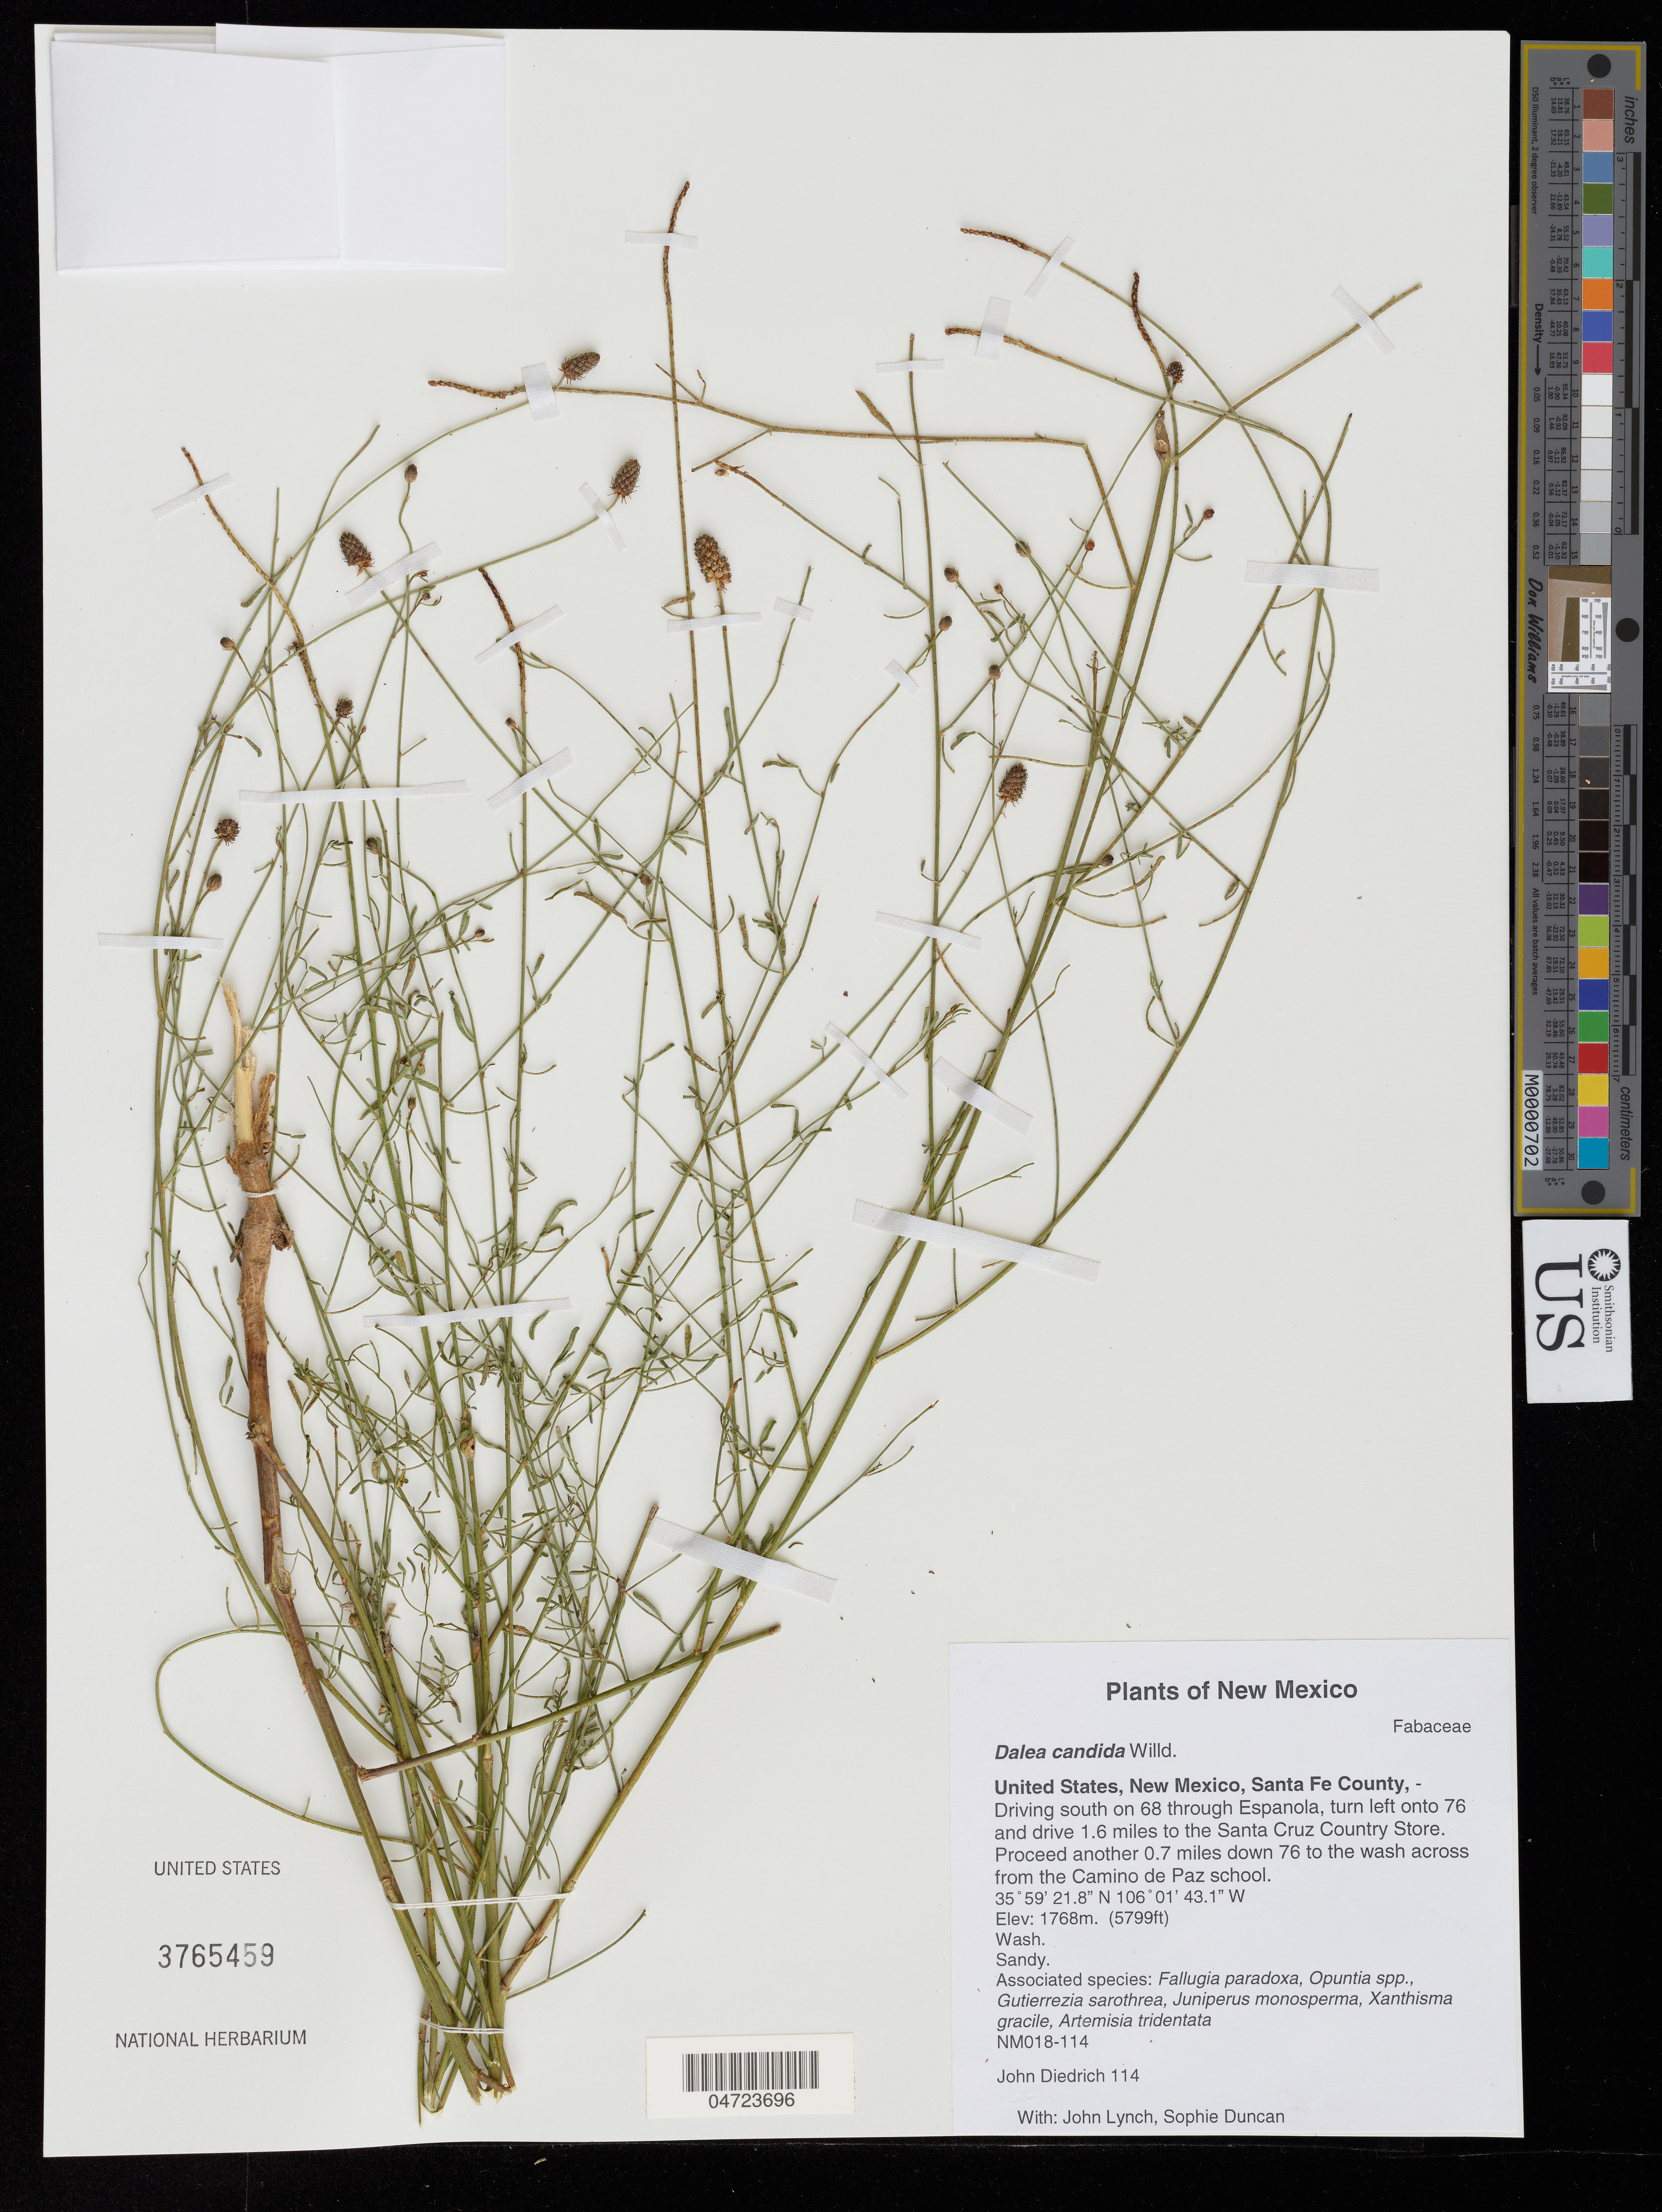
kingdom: Plantae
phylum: Tracheophyta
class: Magnoliopsida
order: Fabales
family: Fabaceae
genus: Dalea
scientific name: Dalea candida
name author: Michx. ex Willd.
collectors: J. Diedrich, J. Lynch & S. Duncan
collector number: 114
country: United States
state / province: New Mexico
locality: Santa Fe County, - Driving south on 68 through Espanola, turn left onto 76 and drive 1.6 miles to the Santa Cruz Country Store. Proceed another 0.7 miles down 76 to the wash across from the Camino de Paz school.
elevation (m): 1768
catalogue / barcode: US 3765459